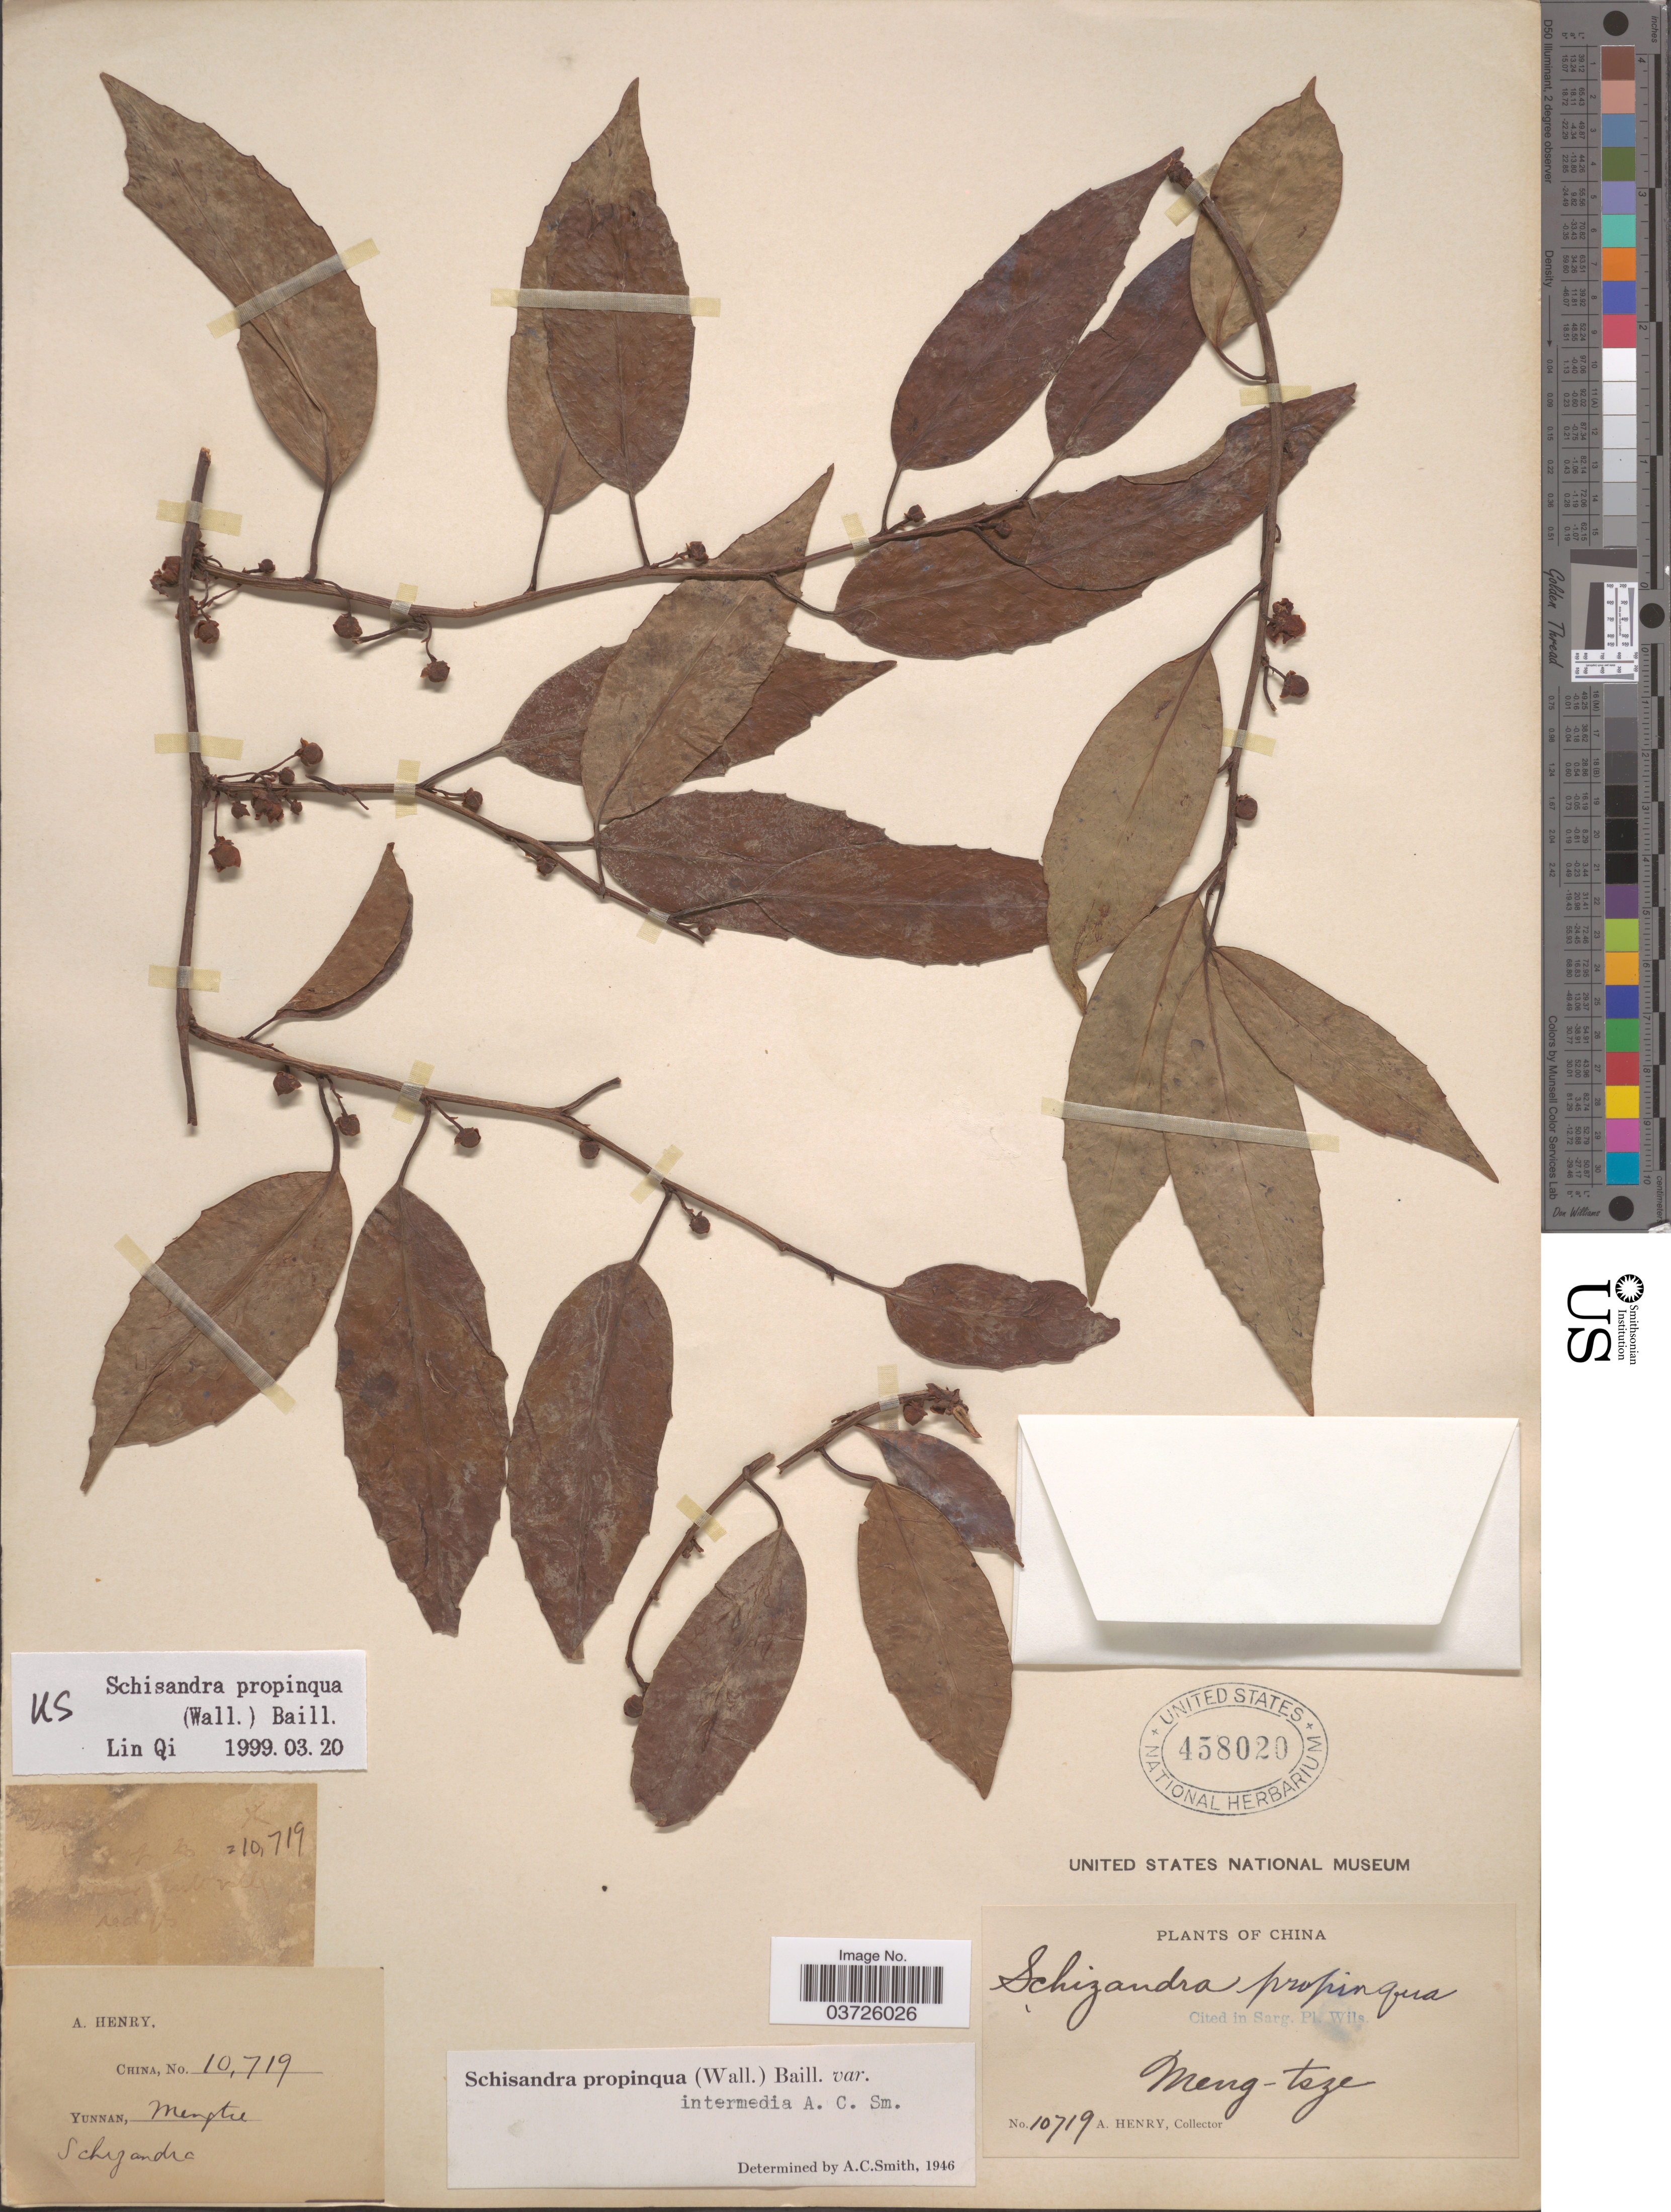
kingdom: Plantae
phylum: Tracheophyta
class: Magnoliopsida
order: Austrobaileyales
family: Schisandraceae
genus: Schisandra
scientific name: Schisandra propinqua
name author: (Wall.) Baill.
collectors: A. Henry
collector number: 10719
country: China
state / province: Yunnan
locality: Meng-tsze.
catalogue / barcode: US 458020